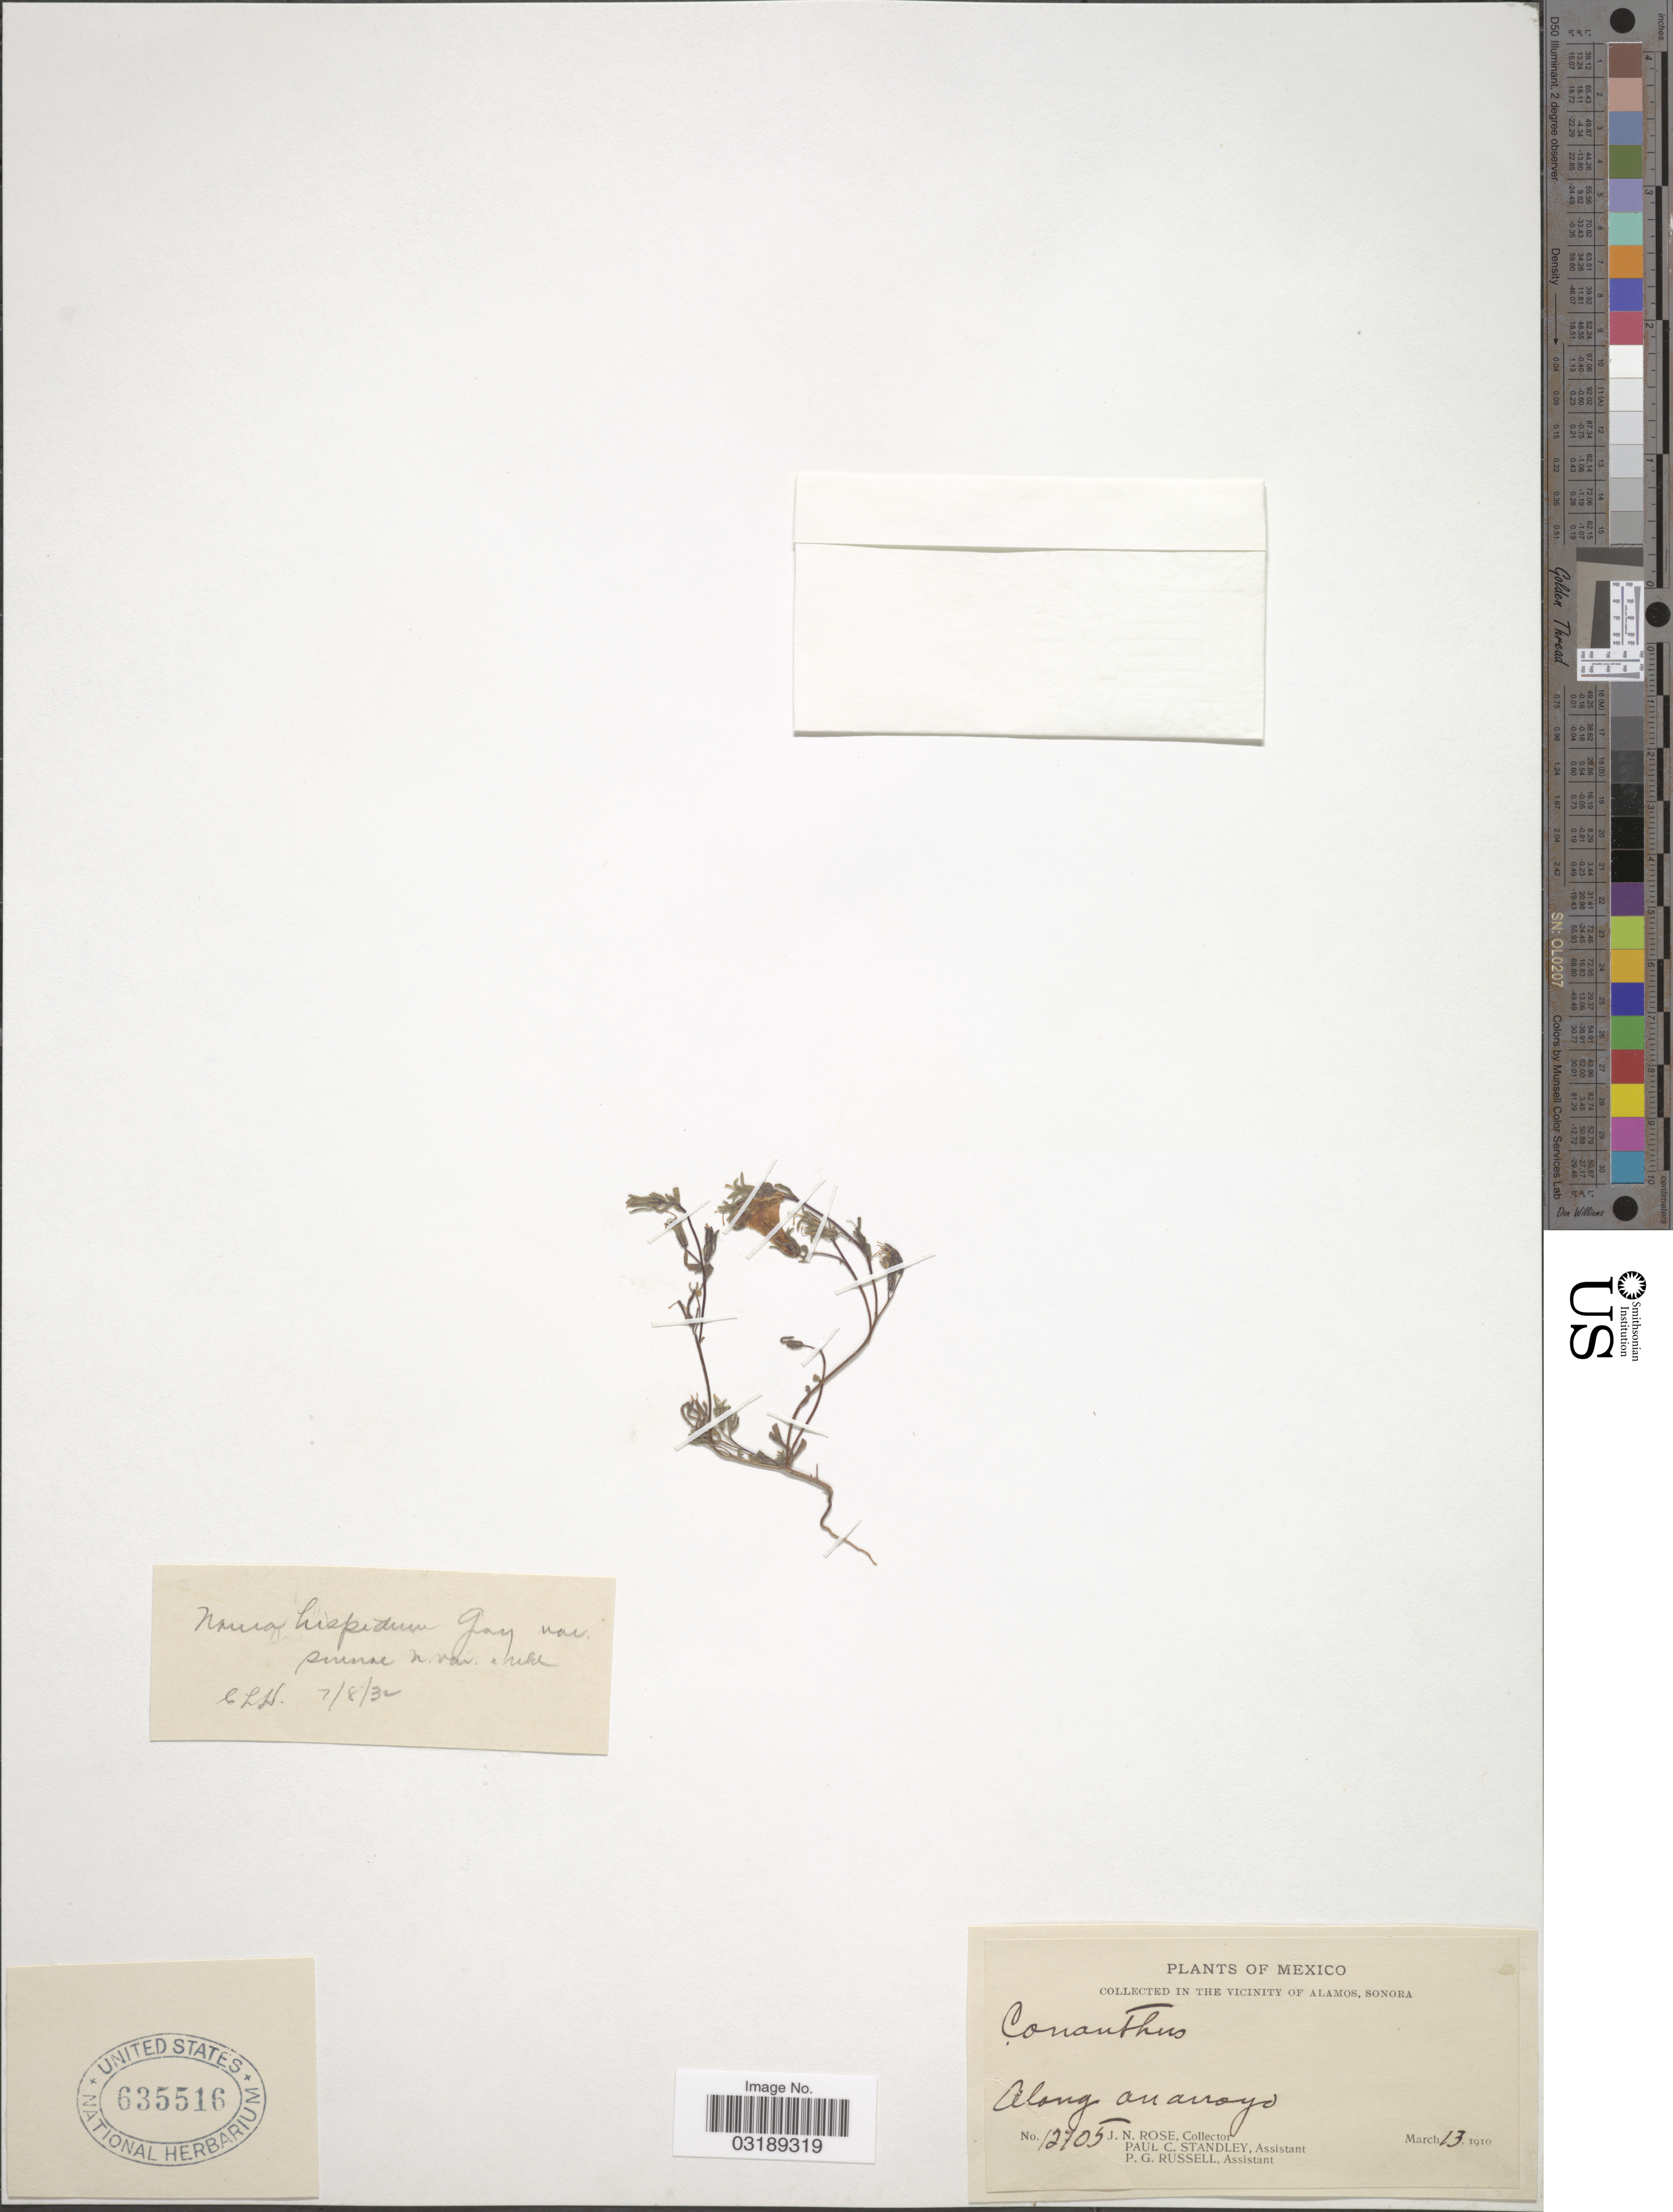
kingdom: Plantae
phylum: Tracheophyta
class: Magnoliopsida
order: Boraginales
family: Namaceae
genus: Nama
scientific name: Nama hispida var. sonorae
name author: C.L. Hitchc.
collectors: J. N. Rose, P. C. Standley & P. G. Russell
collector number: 12705*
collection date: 1910-03-13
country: Mexico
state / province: Sonora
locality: In the vicinity of Alamos, Along an arroyo.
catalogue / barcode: US 635516